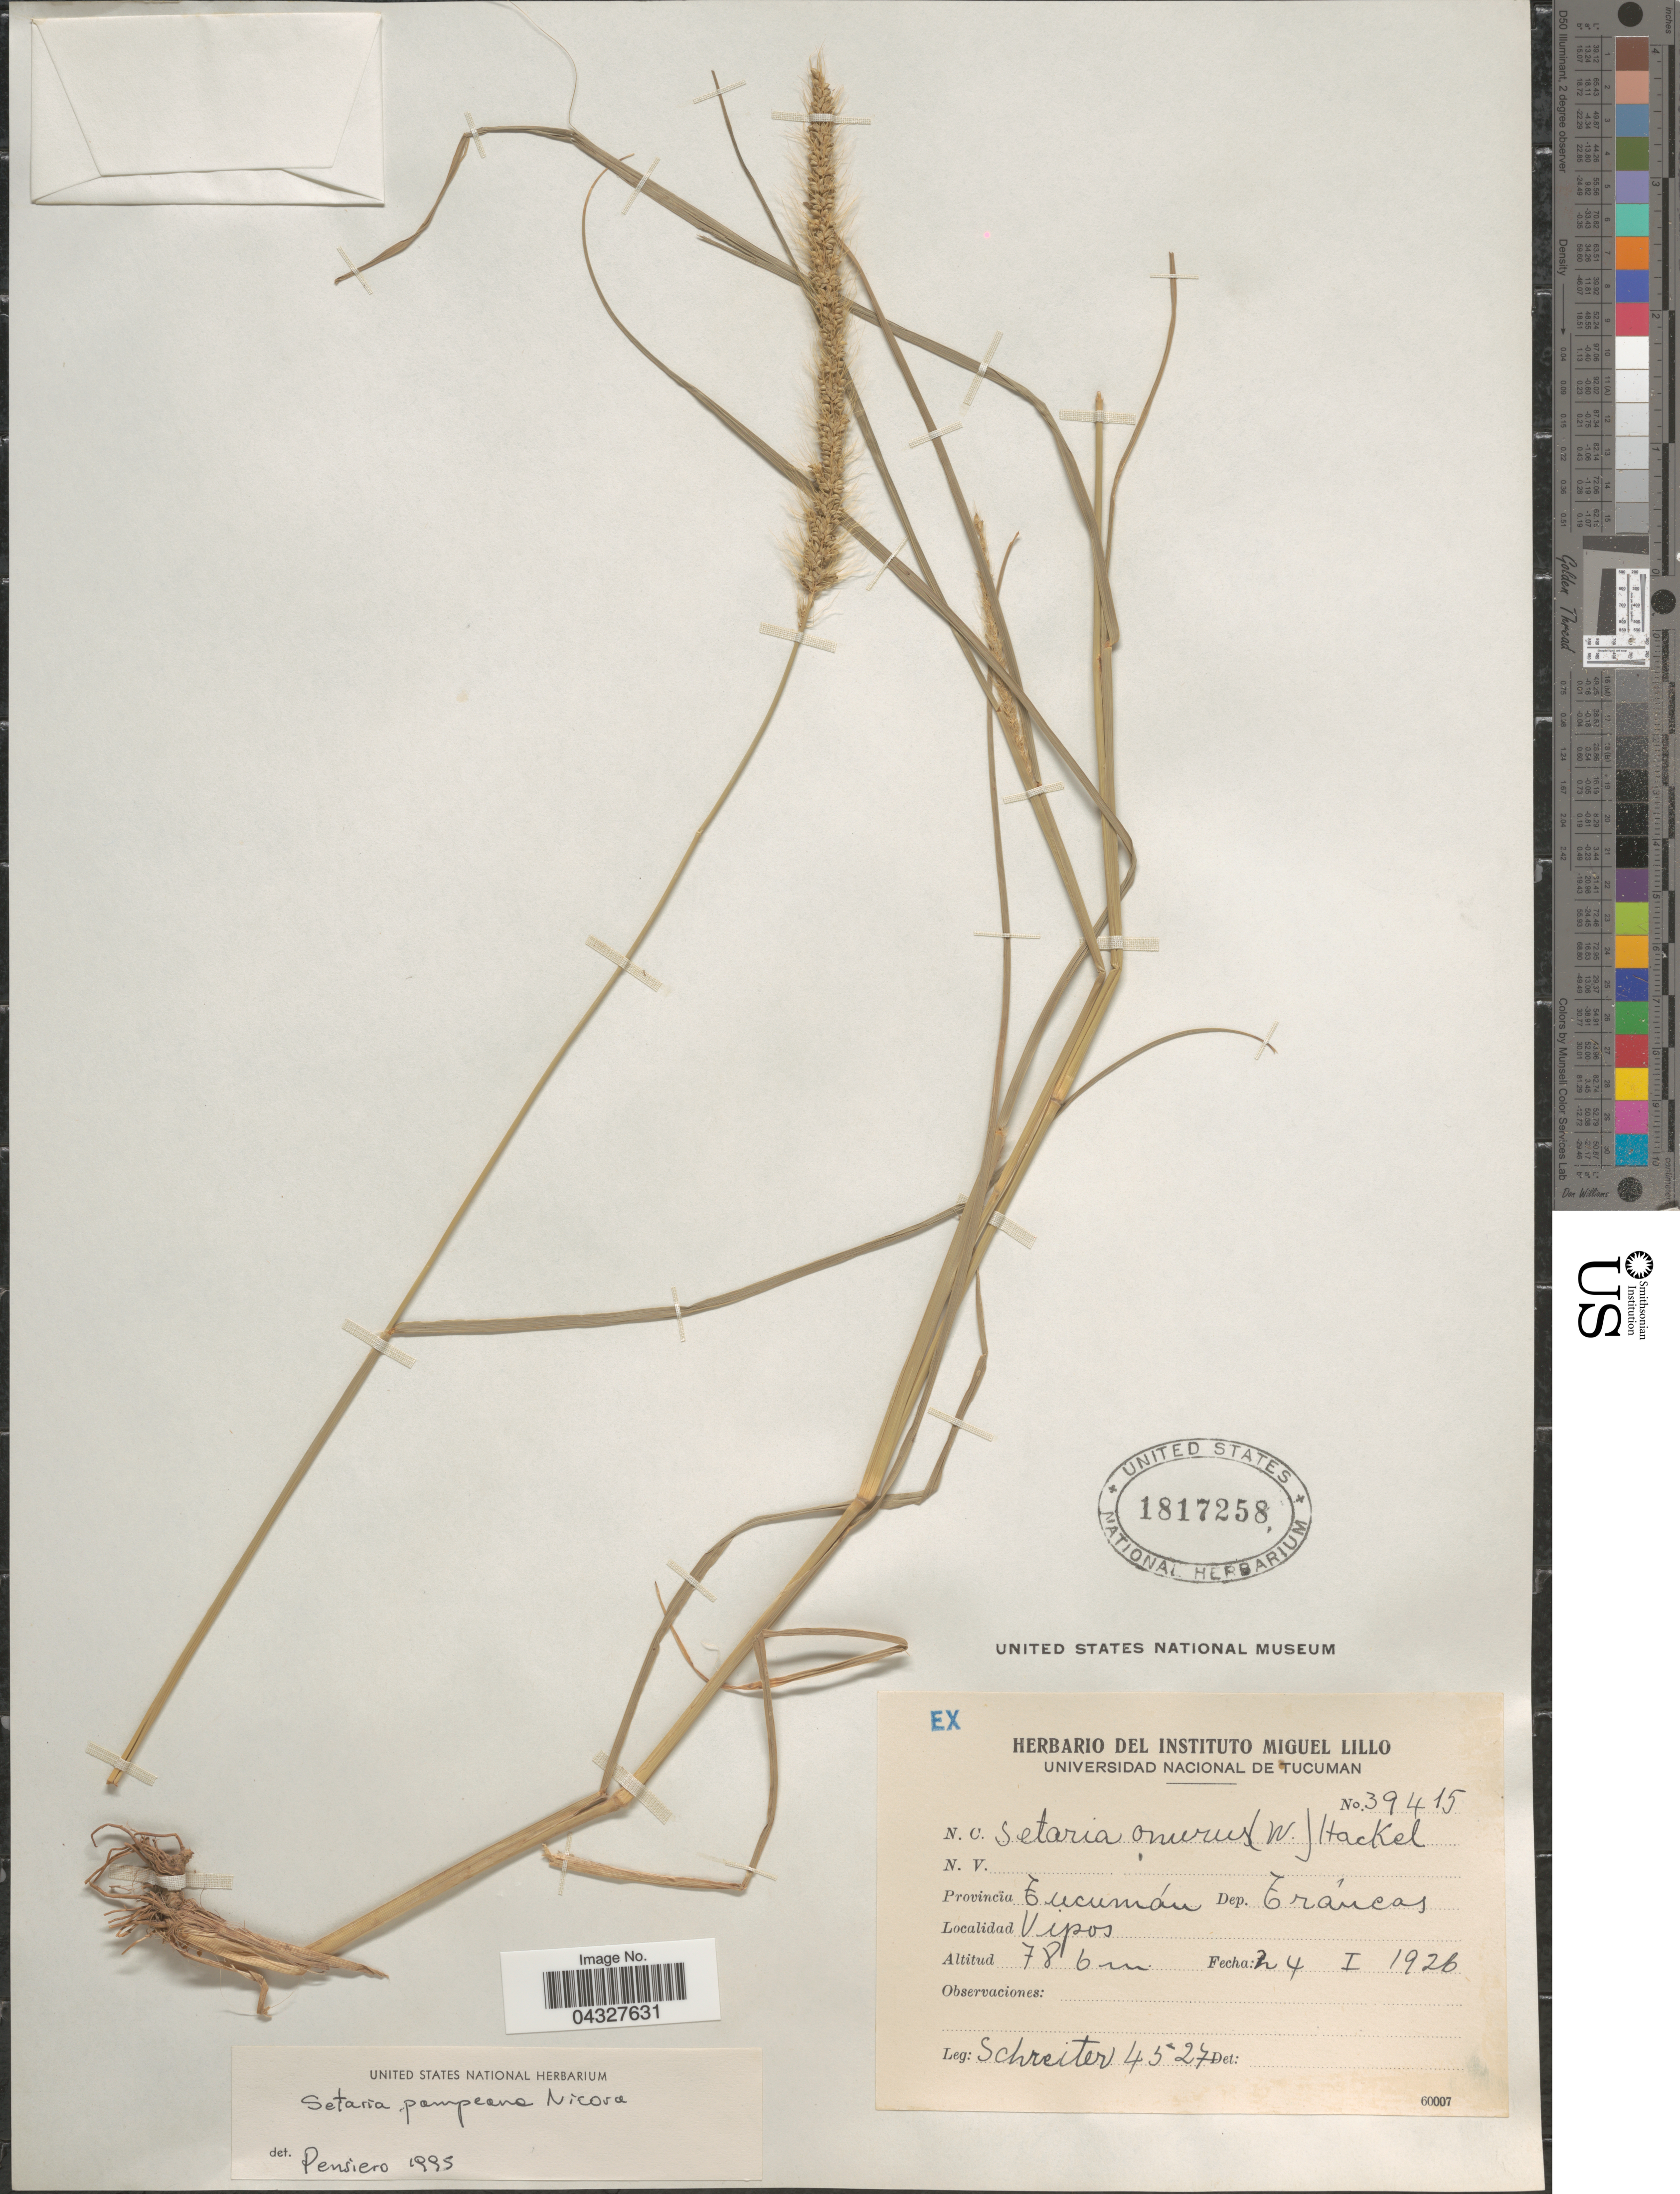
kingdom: Plantae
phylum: Tracheophyta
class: Liliopsida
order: Poales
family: Poaceae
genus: Setaria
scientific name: Setaria pampeana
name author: Parodi ex Nicora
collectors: -. Schreiter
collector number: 4527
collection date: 1926-01-24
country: Argentina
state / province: Tucuman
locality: Dep. Tráncas. Vipos.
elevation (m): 786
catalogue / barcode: US 1817258